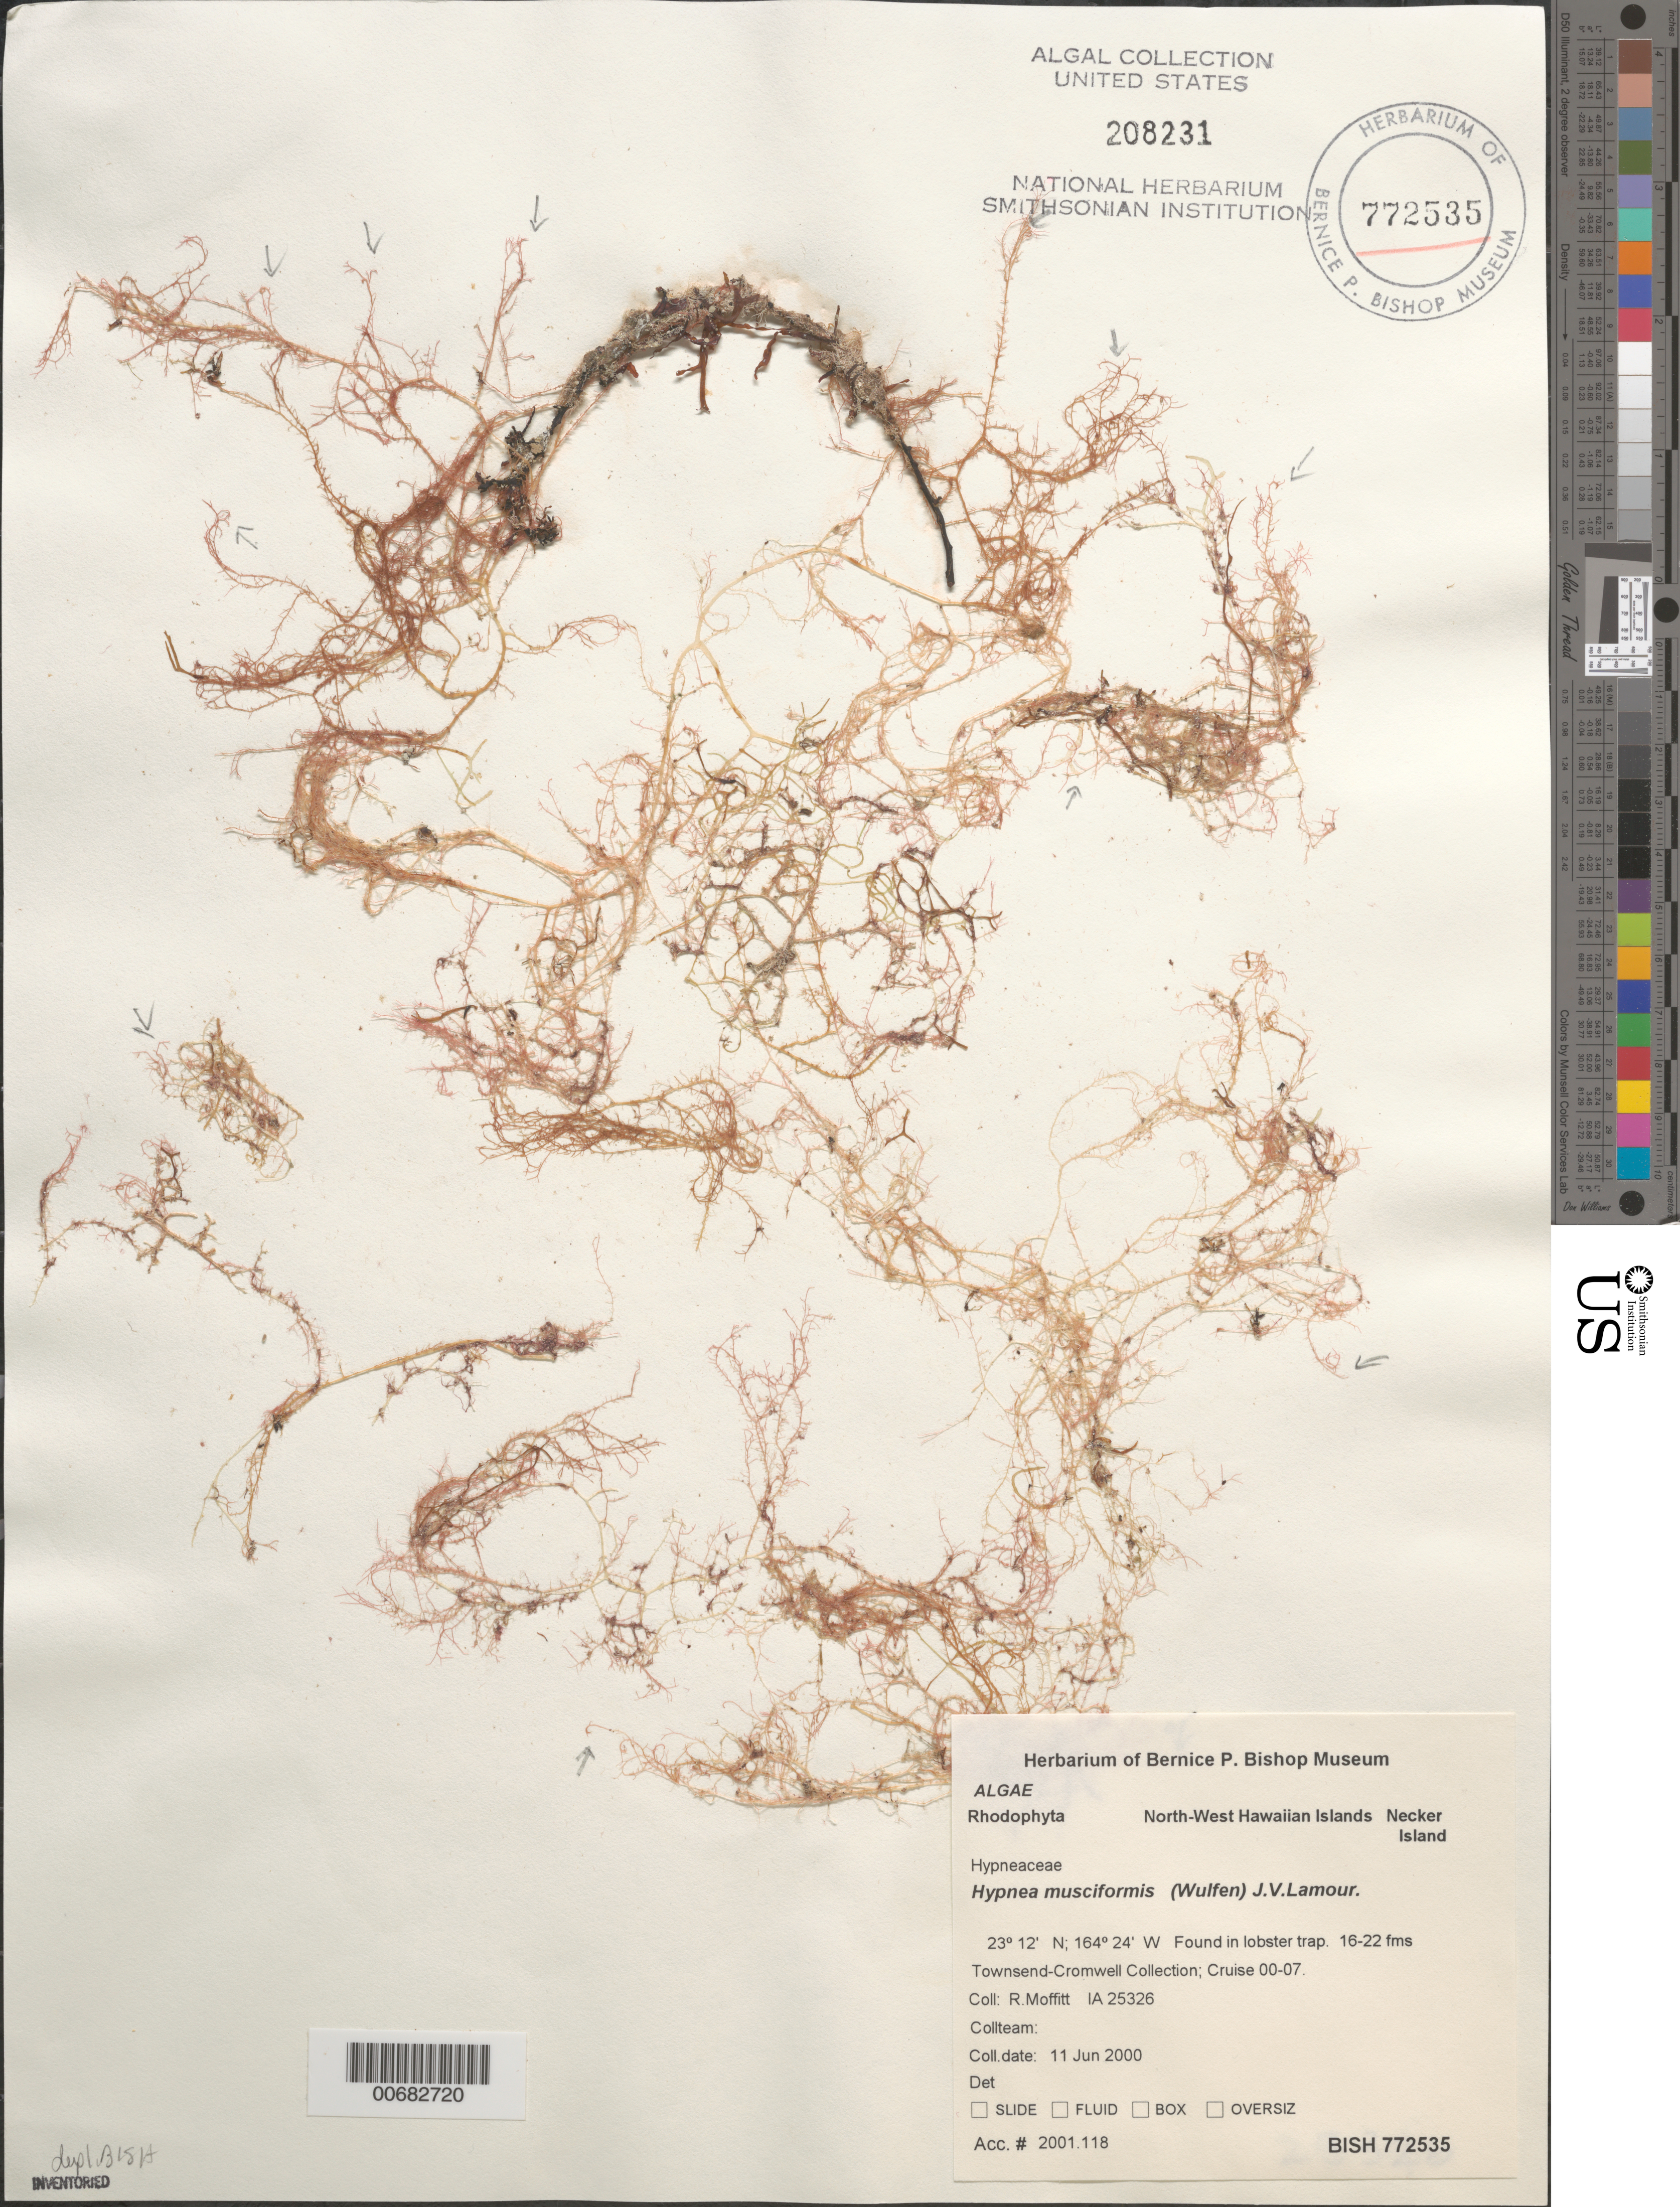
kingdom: Plantae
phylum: Rhodophyta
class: Florideophyceae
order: Gigartinales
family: Cystocloniaceae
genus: Hypnea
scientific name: Hypnea musciformis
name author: (Wulfen) J.V.Lamouroux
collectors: R. Moffitt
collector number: IAA 25326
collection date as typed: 11 Jun 2000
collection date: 2000-06-11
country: United States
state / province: Hawaii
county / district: Honolulu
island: Necker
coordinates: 23 12' N, 164 24' W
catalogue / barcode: US 208231